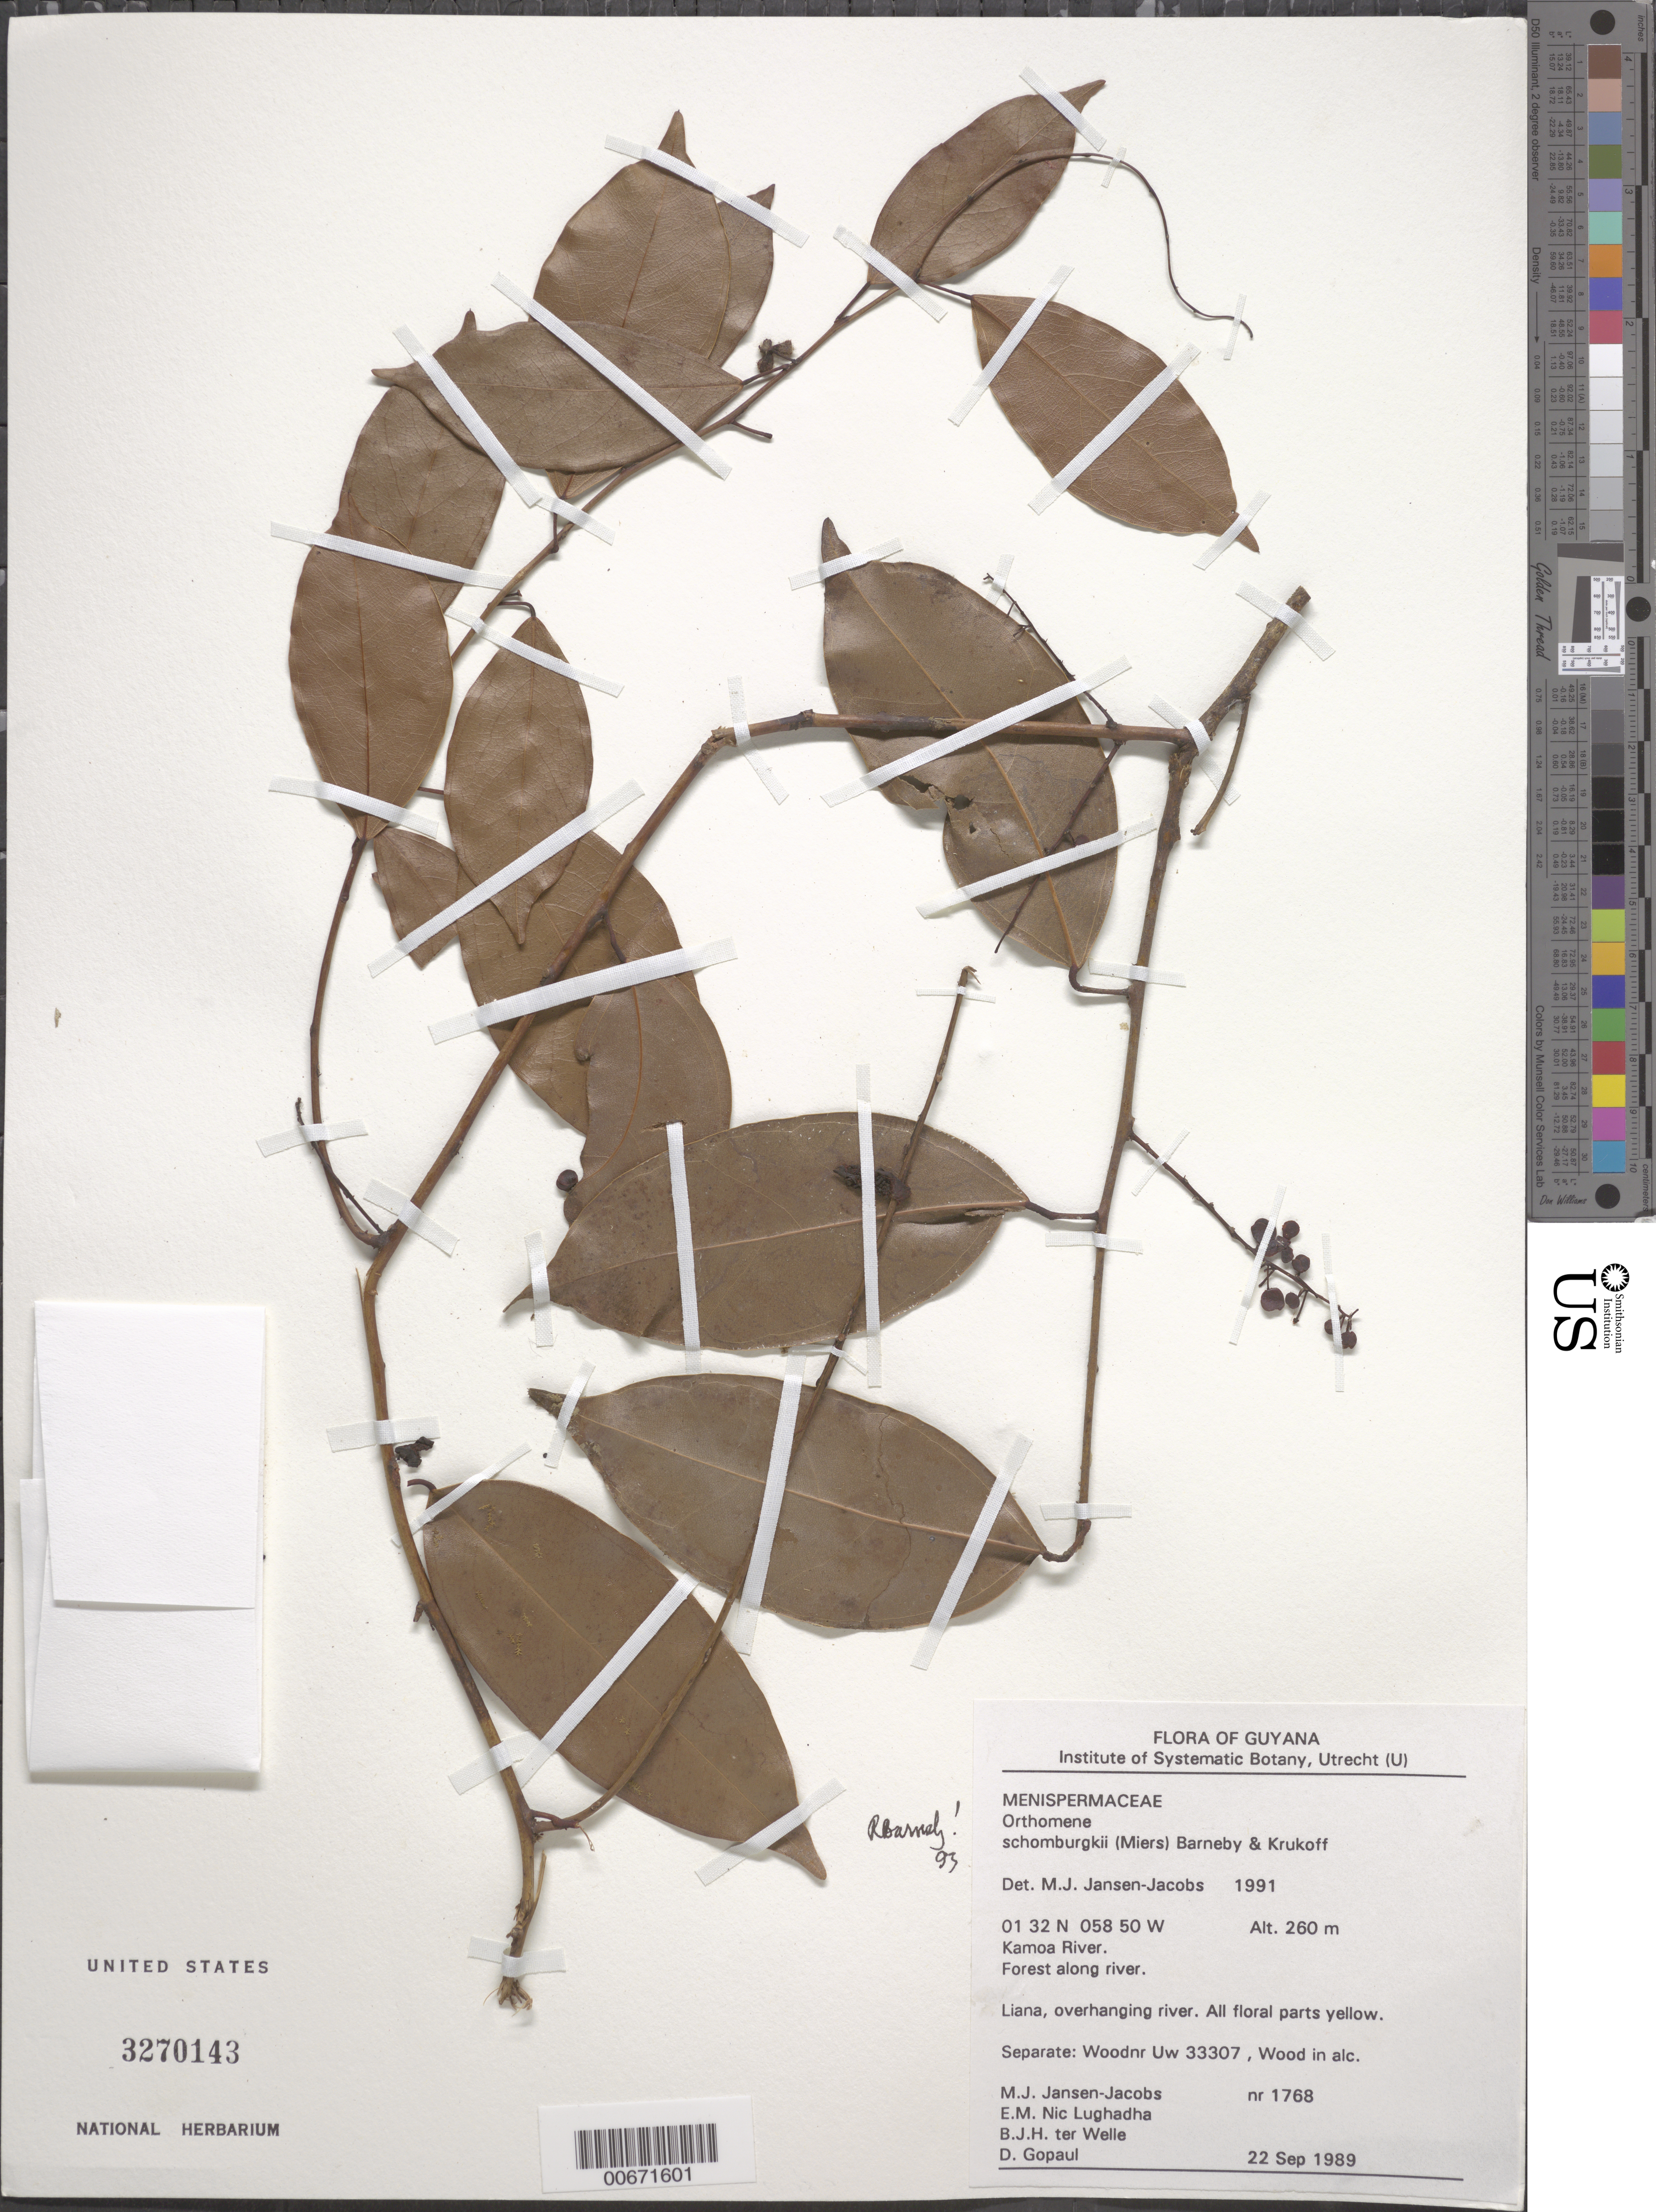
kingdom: Plantae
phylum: Tracheophyta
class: Magnoliopsida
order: Ranunculales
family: Menispermaceae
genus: Anomospermum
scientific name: Anomospermum schomburgkii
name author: Miers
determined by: Strong, Mark T., (BOT), Smithsonian Institution - National Museum of Natural History (UNITED STATES)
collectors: M. J. Jansen-Jacobs, E. Nic Lughadha, B. Welle & D. Gopaul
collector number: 1768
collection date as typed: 22-Sep-89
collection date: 1989-09-22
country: Guyana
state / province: U. Takutu-U. Essequibo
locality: Kamoa River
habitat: Forest along river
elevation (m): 260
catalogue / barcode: US 3270143